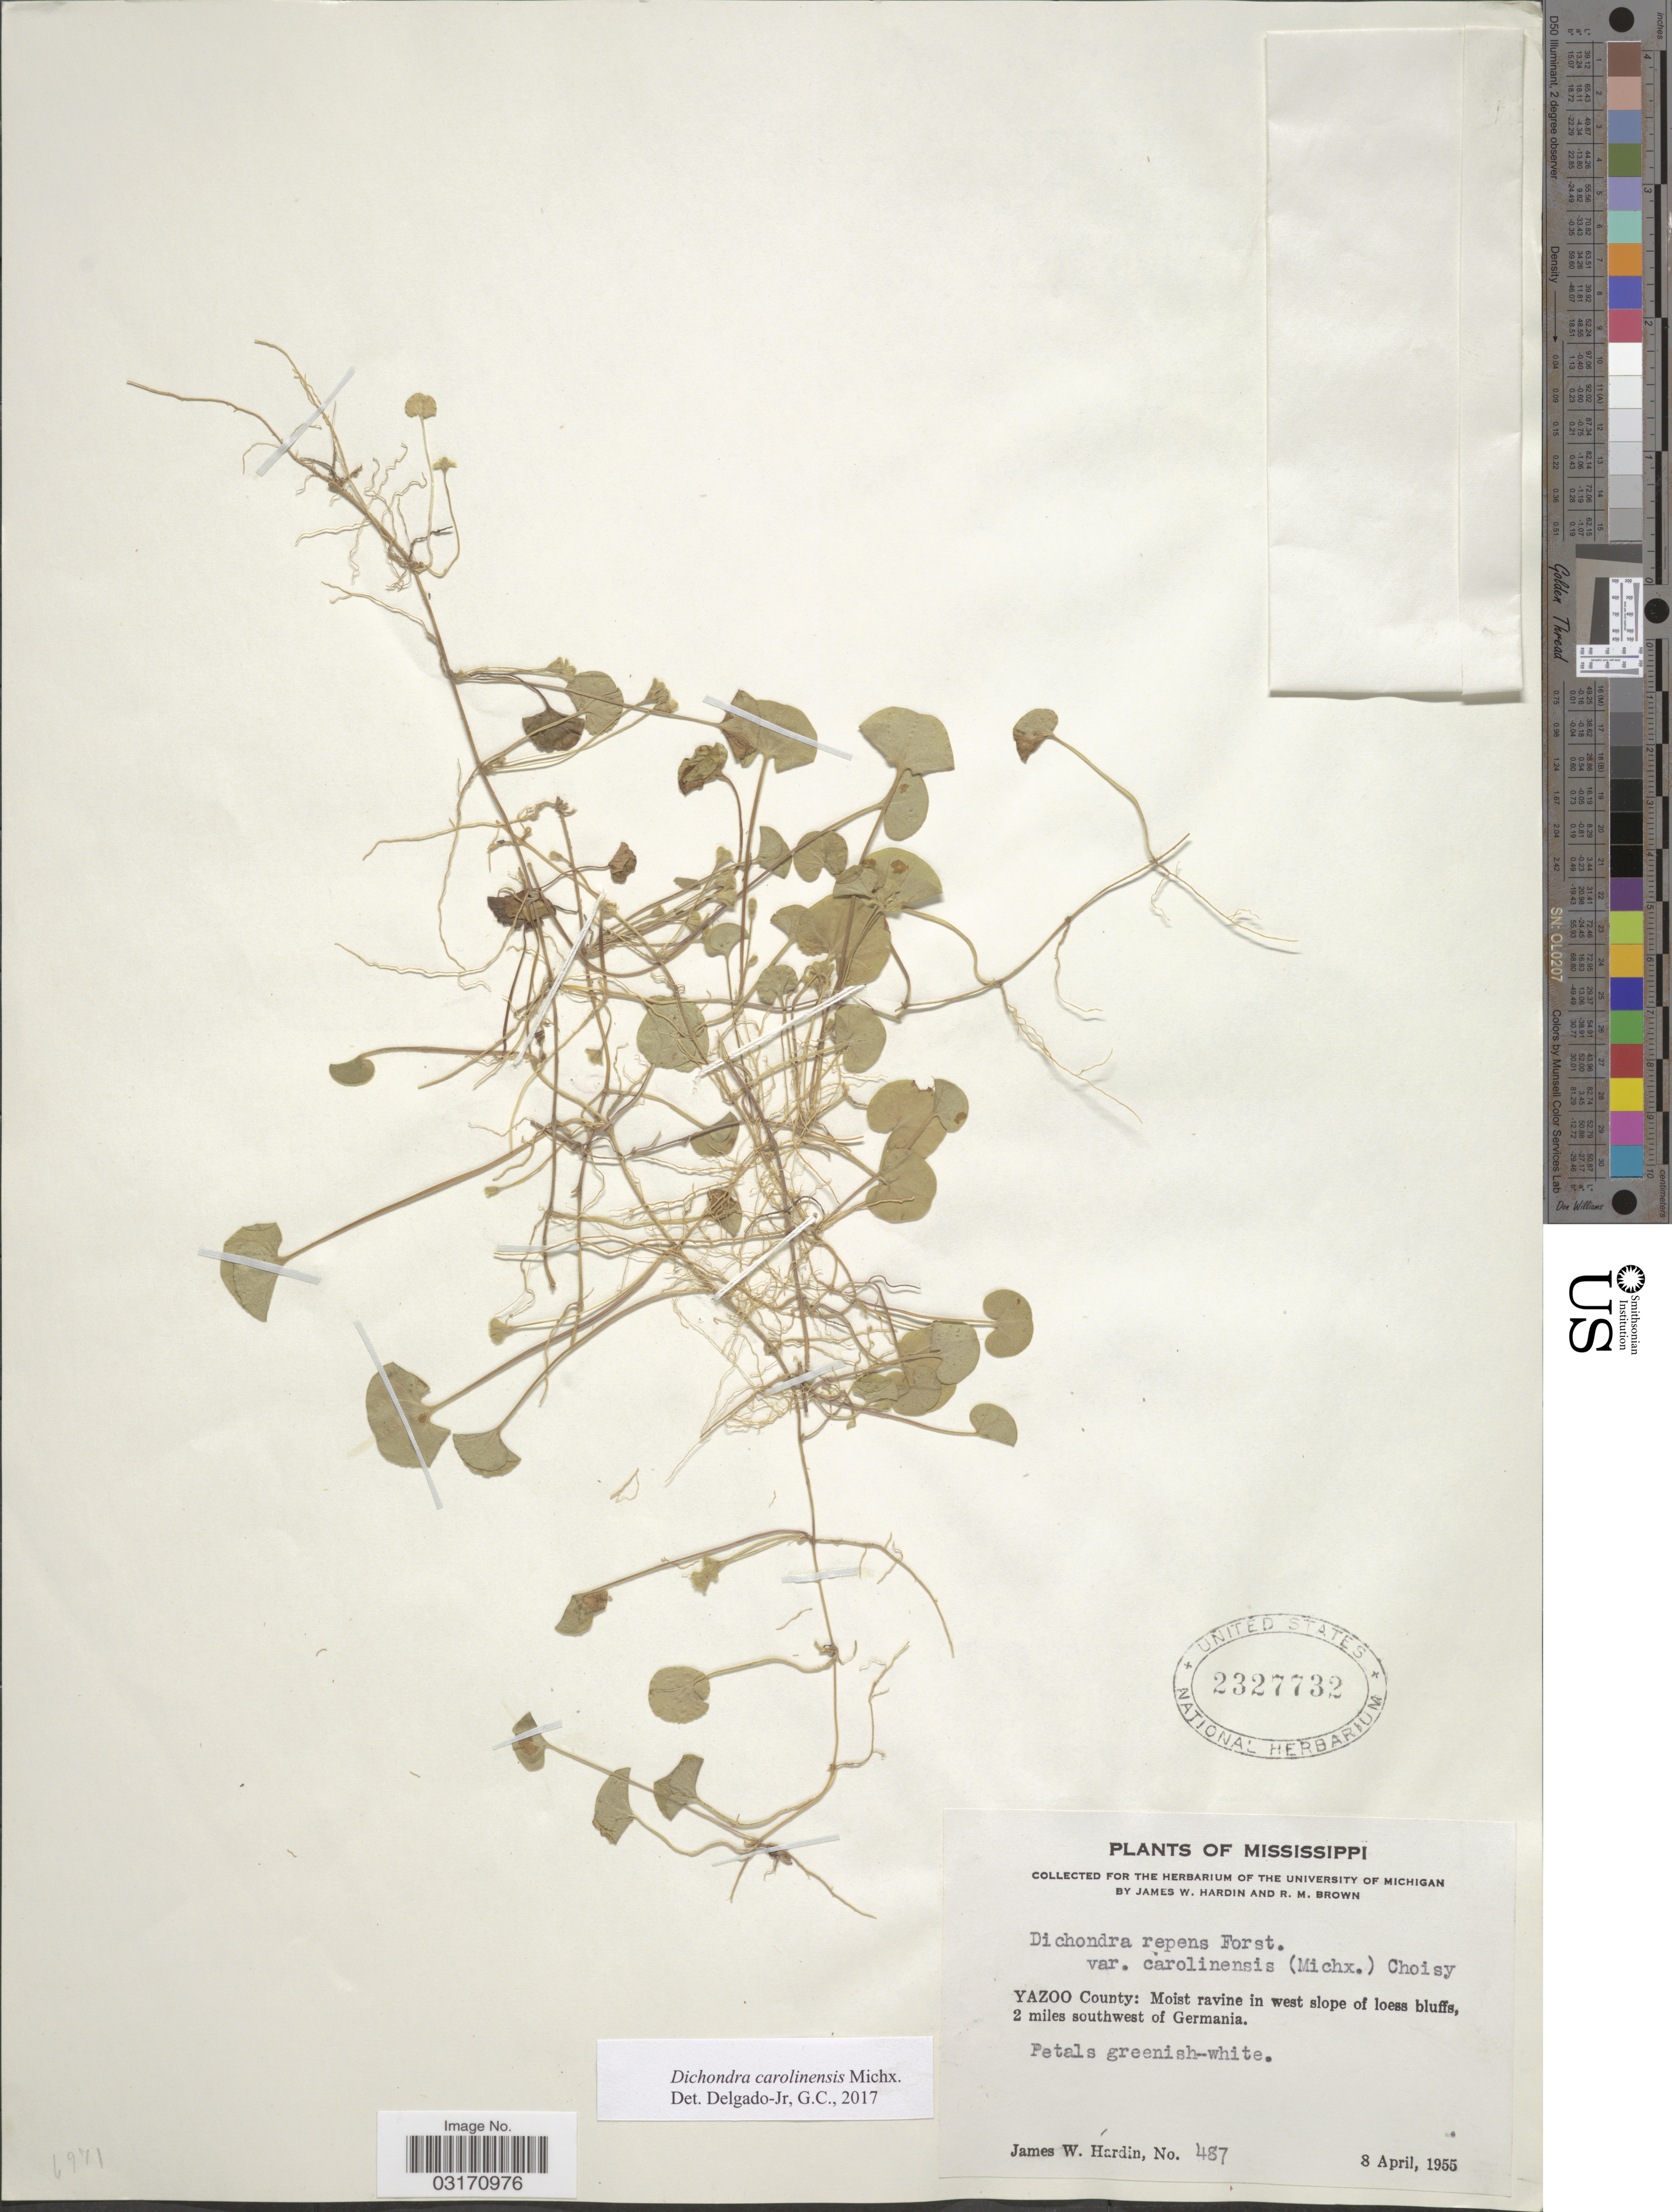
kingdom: Plantae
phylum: Tracheophyta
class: Magnoliopsida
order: Solanales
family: Convolvulaceae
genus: Dichondra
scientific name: Dichondra carolinensis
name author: Michx.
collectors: J. W. Hardin & R. Brown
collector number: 487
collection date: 1955-04-08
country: United States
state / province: Mississippi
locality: Yazoo County: Moist ravine in west slope of loess bluffs, 2 miles southwest of Germania.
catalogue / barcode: US 2327732